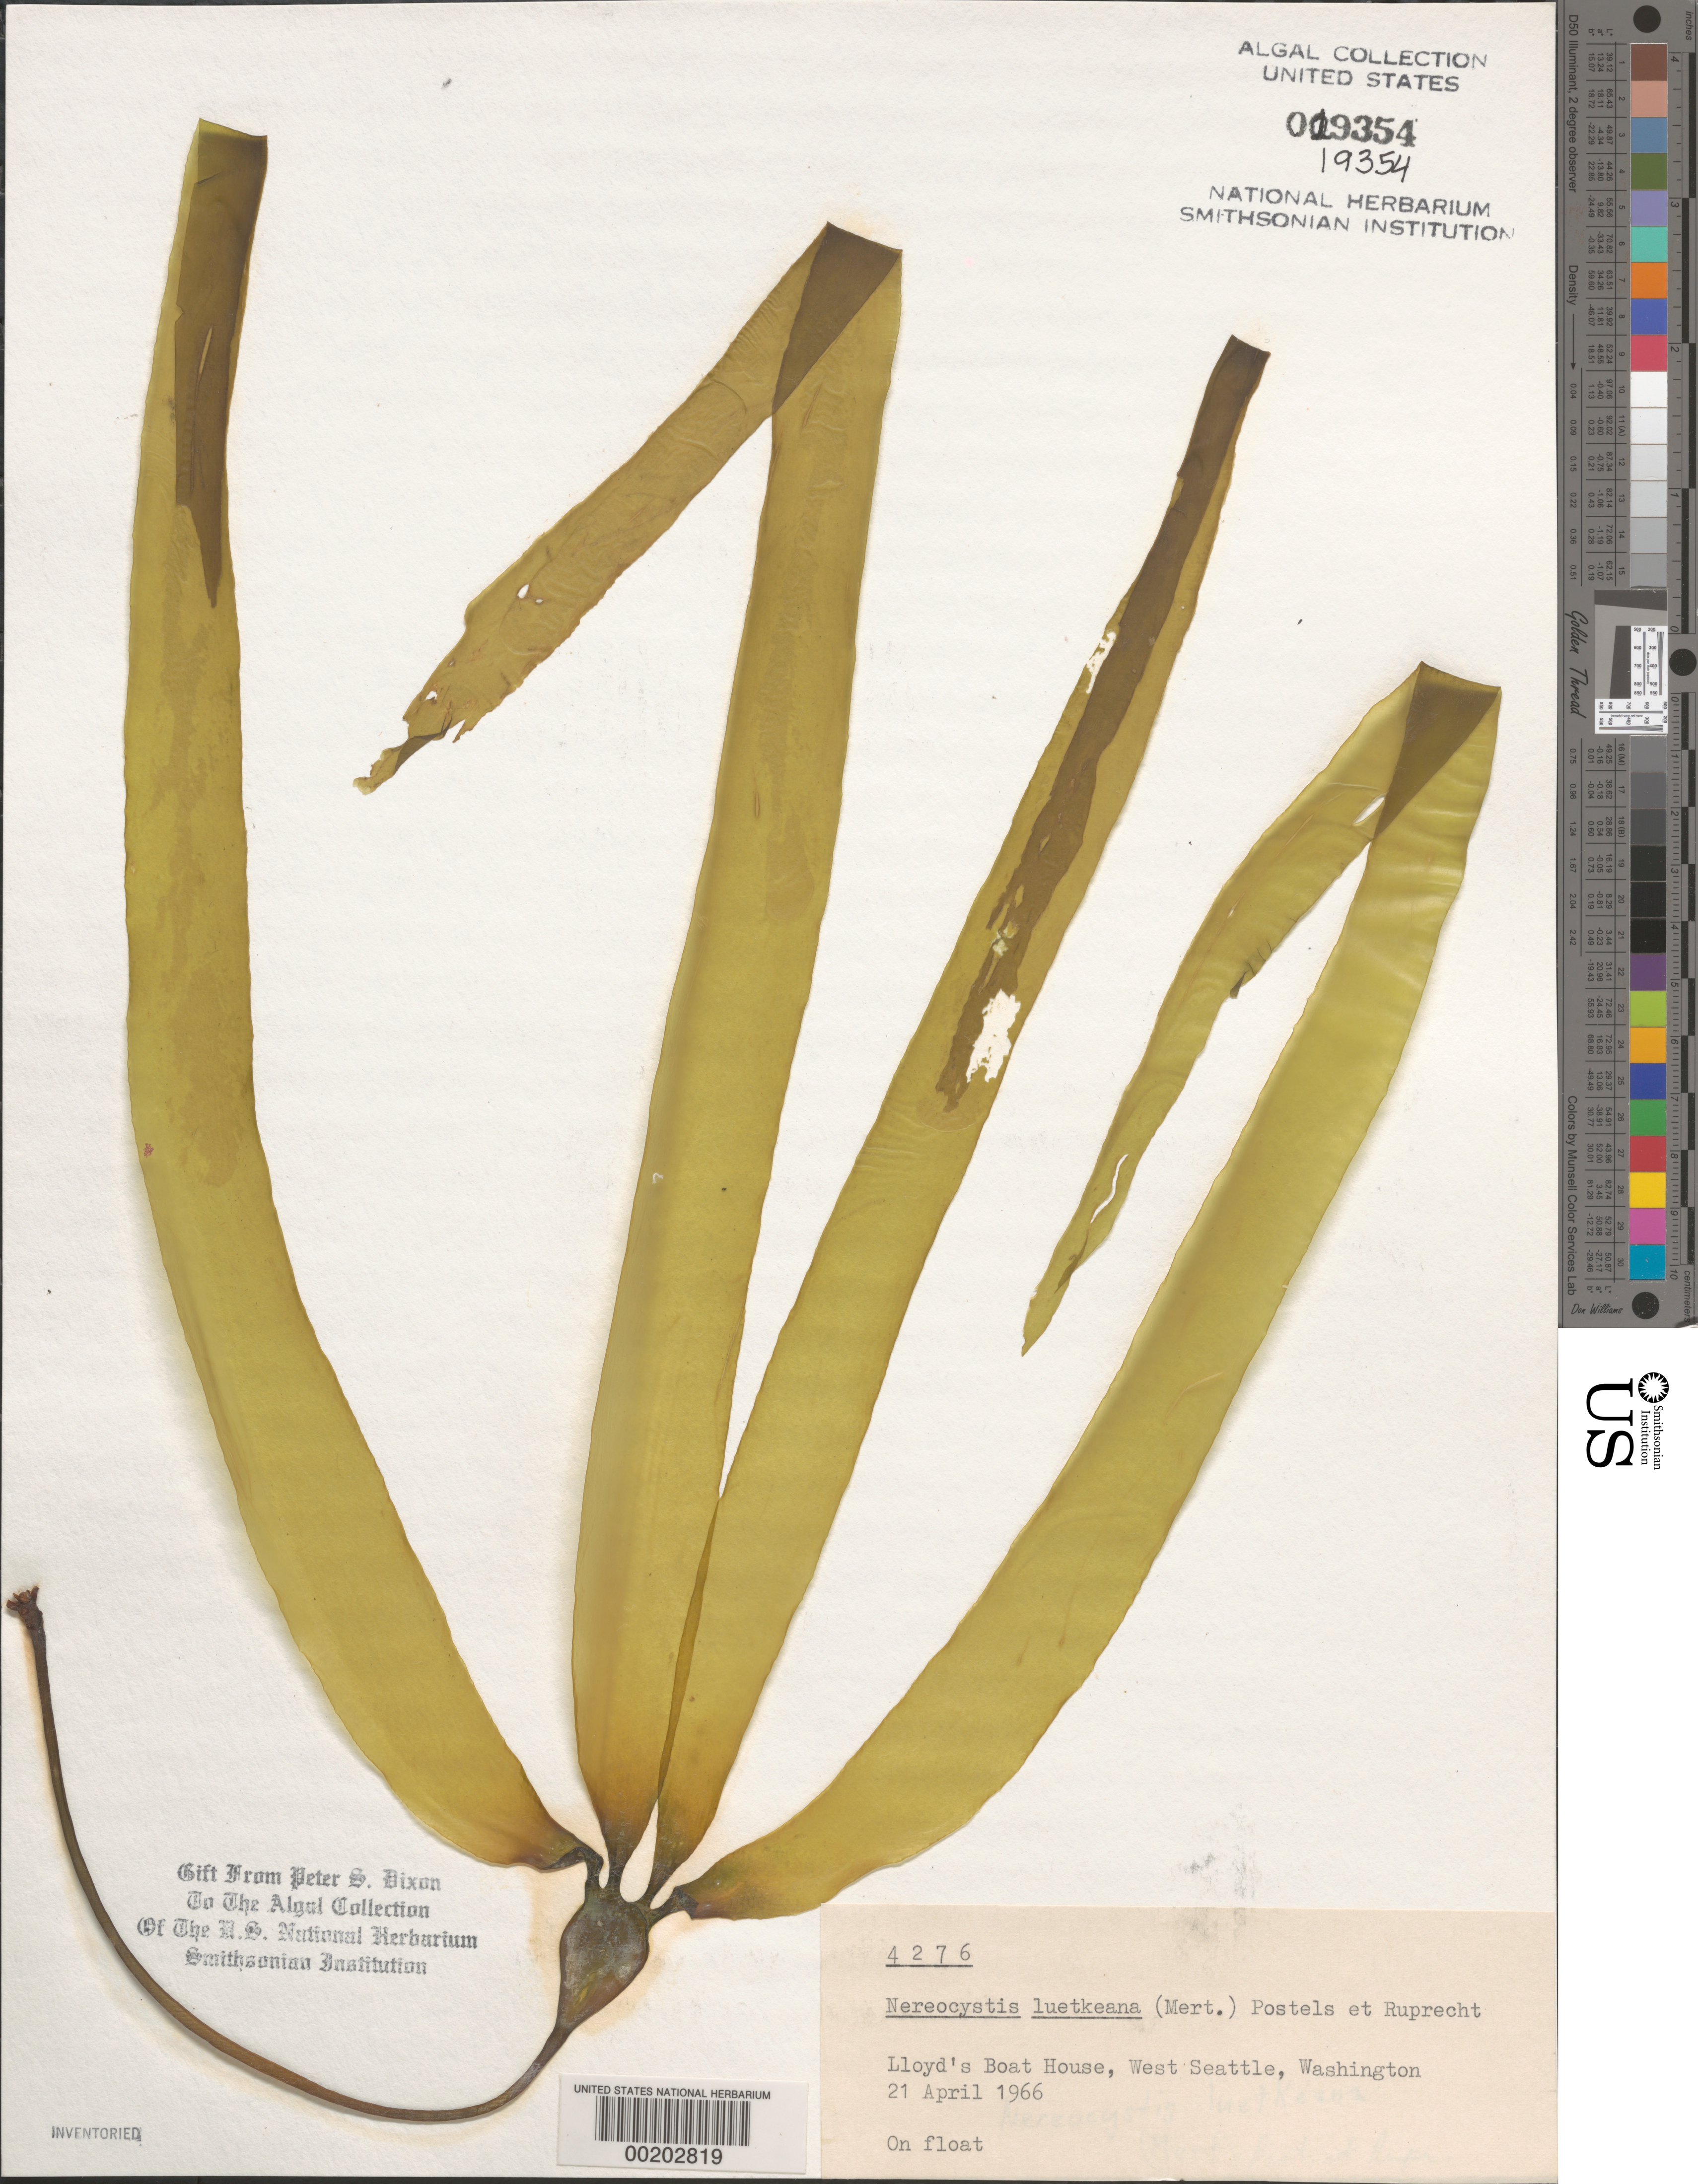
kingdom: Chromista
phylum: Ochrophyta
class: Phaeophyceae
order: Laminariales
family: Laminariaceae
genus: Nereocystis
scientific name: Nereocystis luetkeana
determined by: Dixon, P. S.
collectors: P. S. Dixon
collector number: PSD 4276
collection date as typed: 21 Apr 1966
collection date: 1966-04-21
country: United States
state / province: Washington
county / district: King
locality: West Seattle, Lloyd's Boat House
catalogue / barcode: US 19354